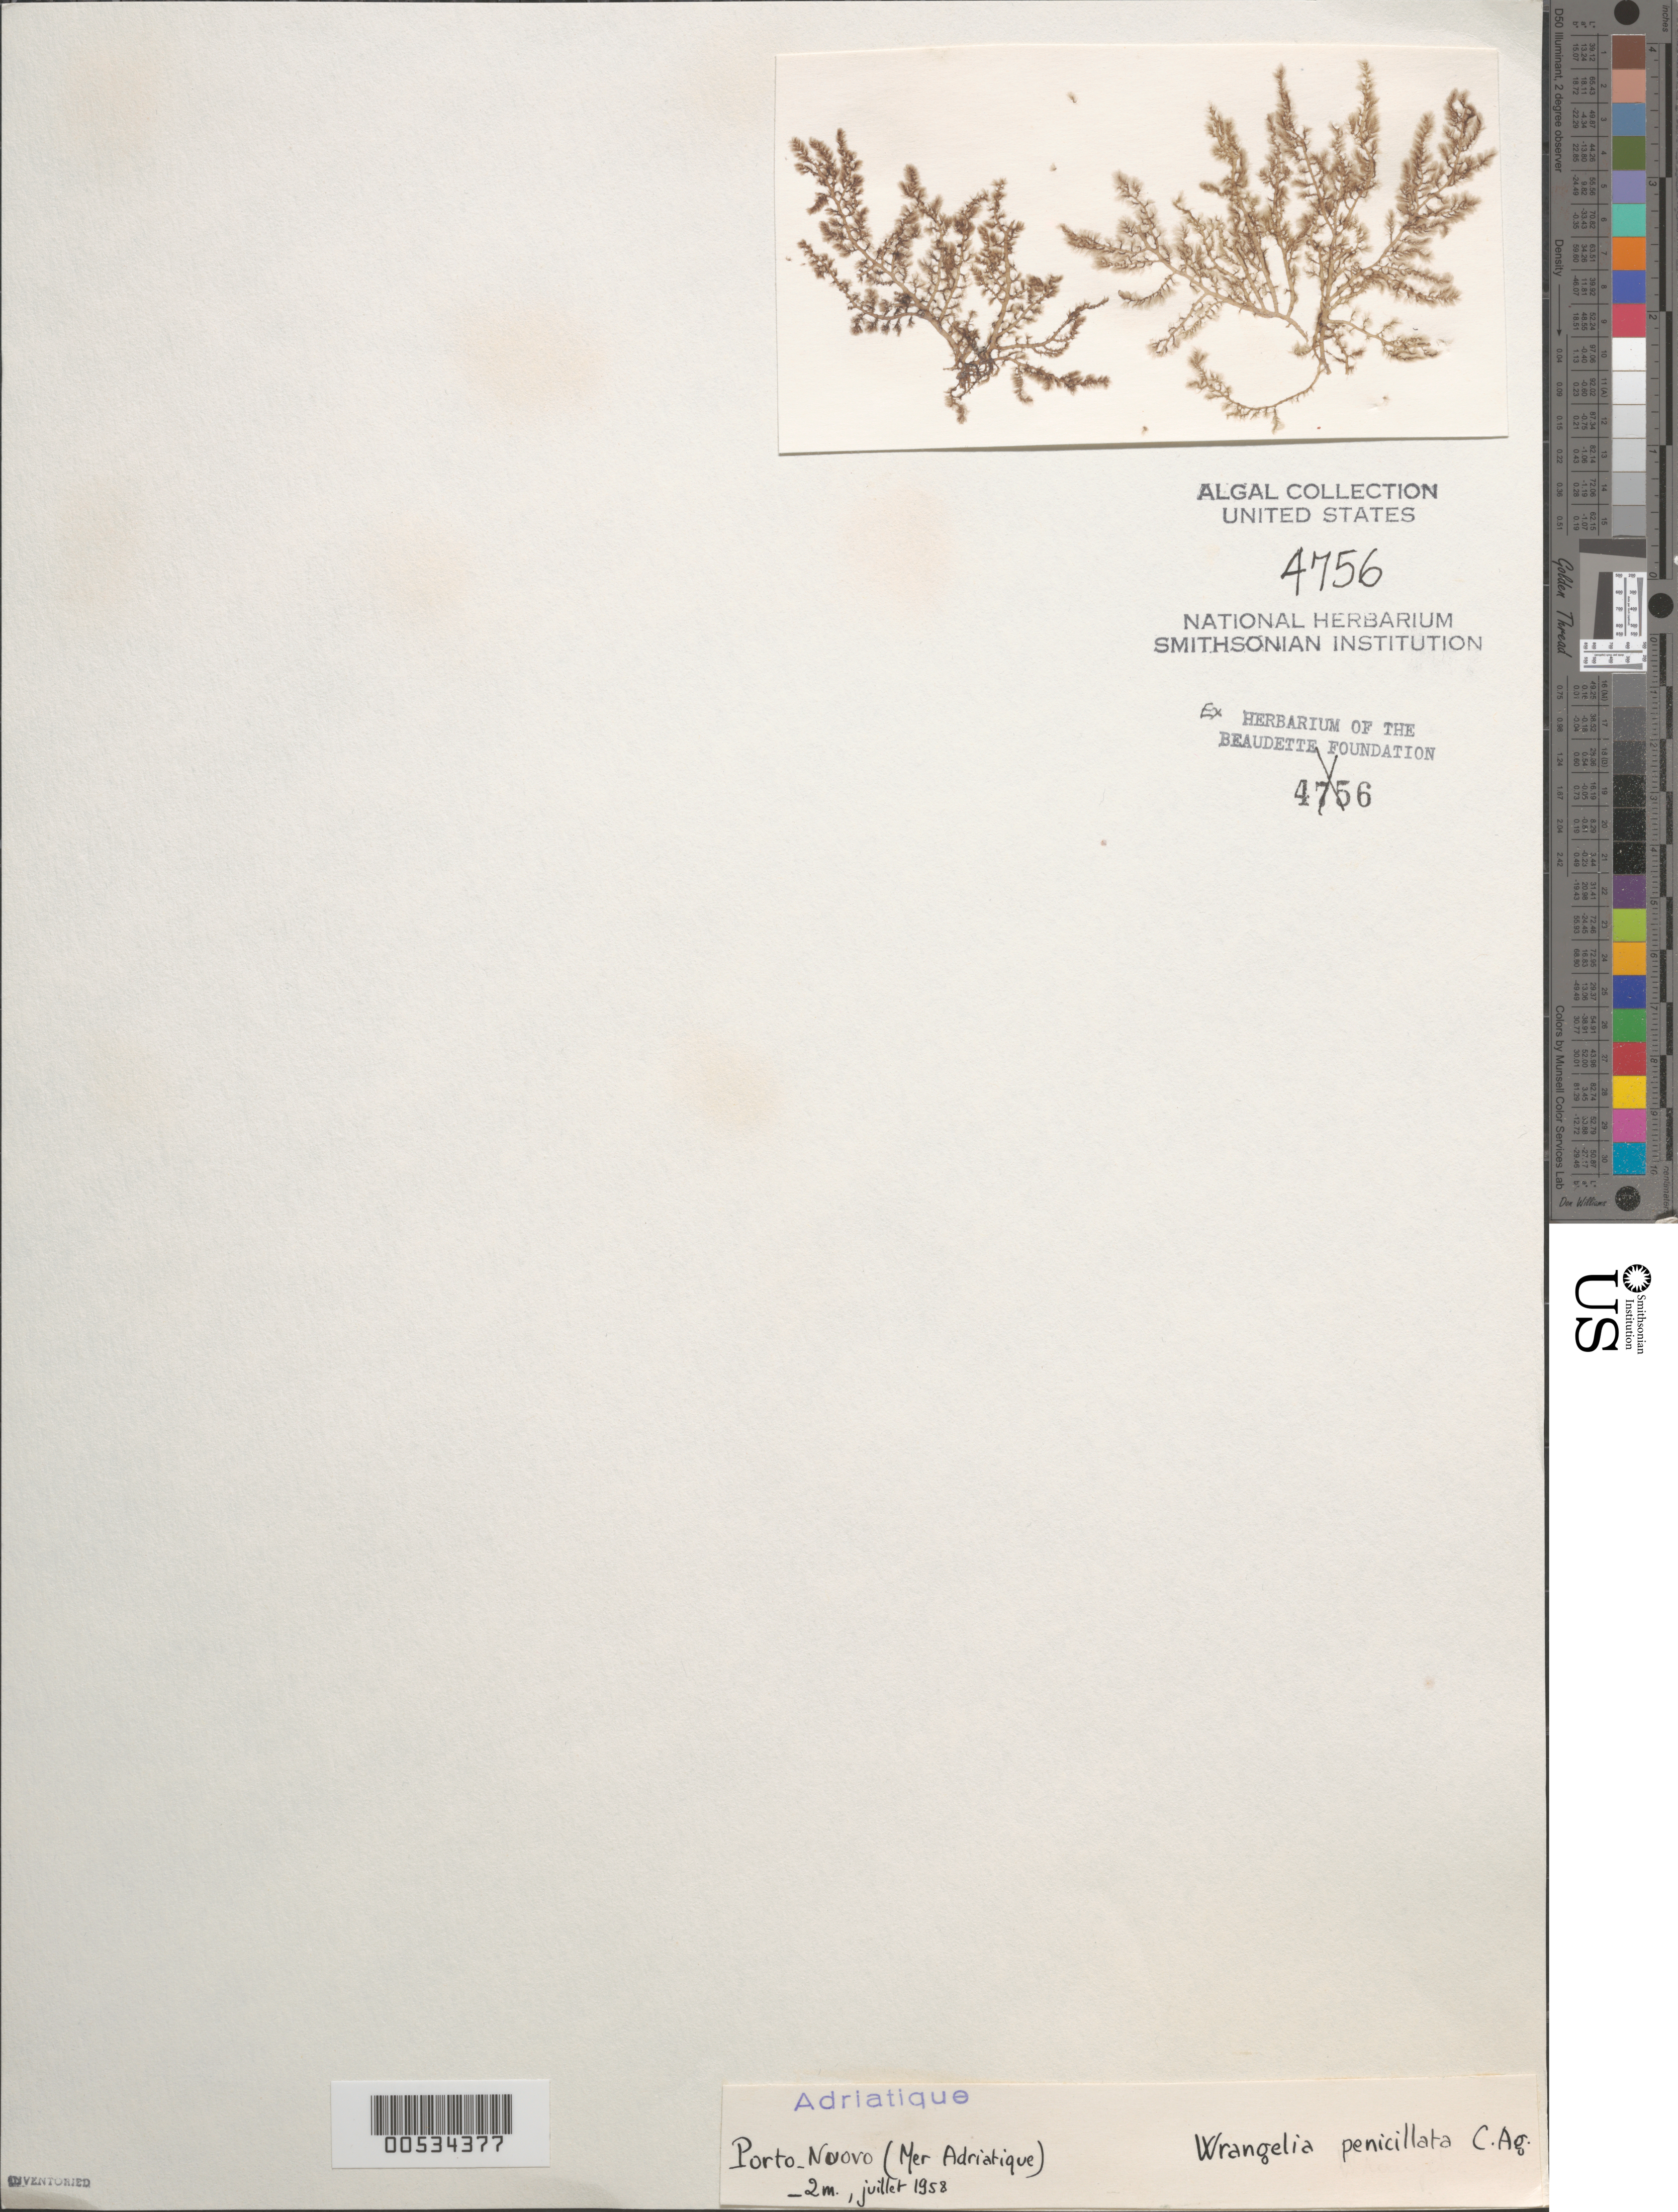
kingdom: Plantae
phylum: Rhodophyta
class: Florideophyceae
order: Ceramiales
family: Wrangeliaceae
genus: Wrangelia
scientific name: Wrangelia penicillata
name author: (C. Agardh) C. Agardh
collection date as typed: Jul 1958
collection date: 1958-07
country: Italy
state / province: Apulia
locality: Porto nuovo, adriatic sea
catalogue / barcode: US 4756